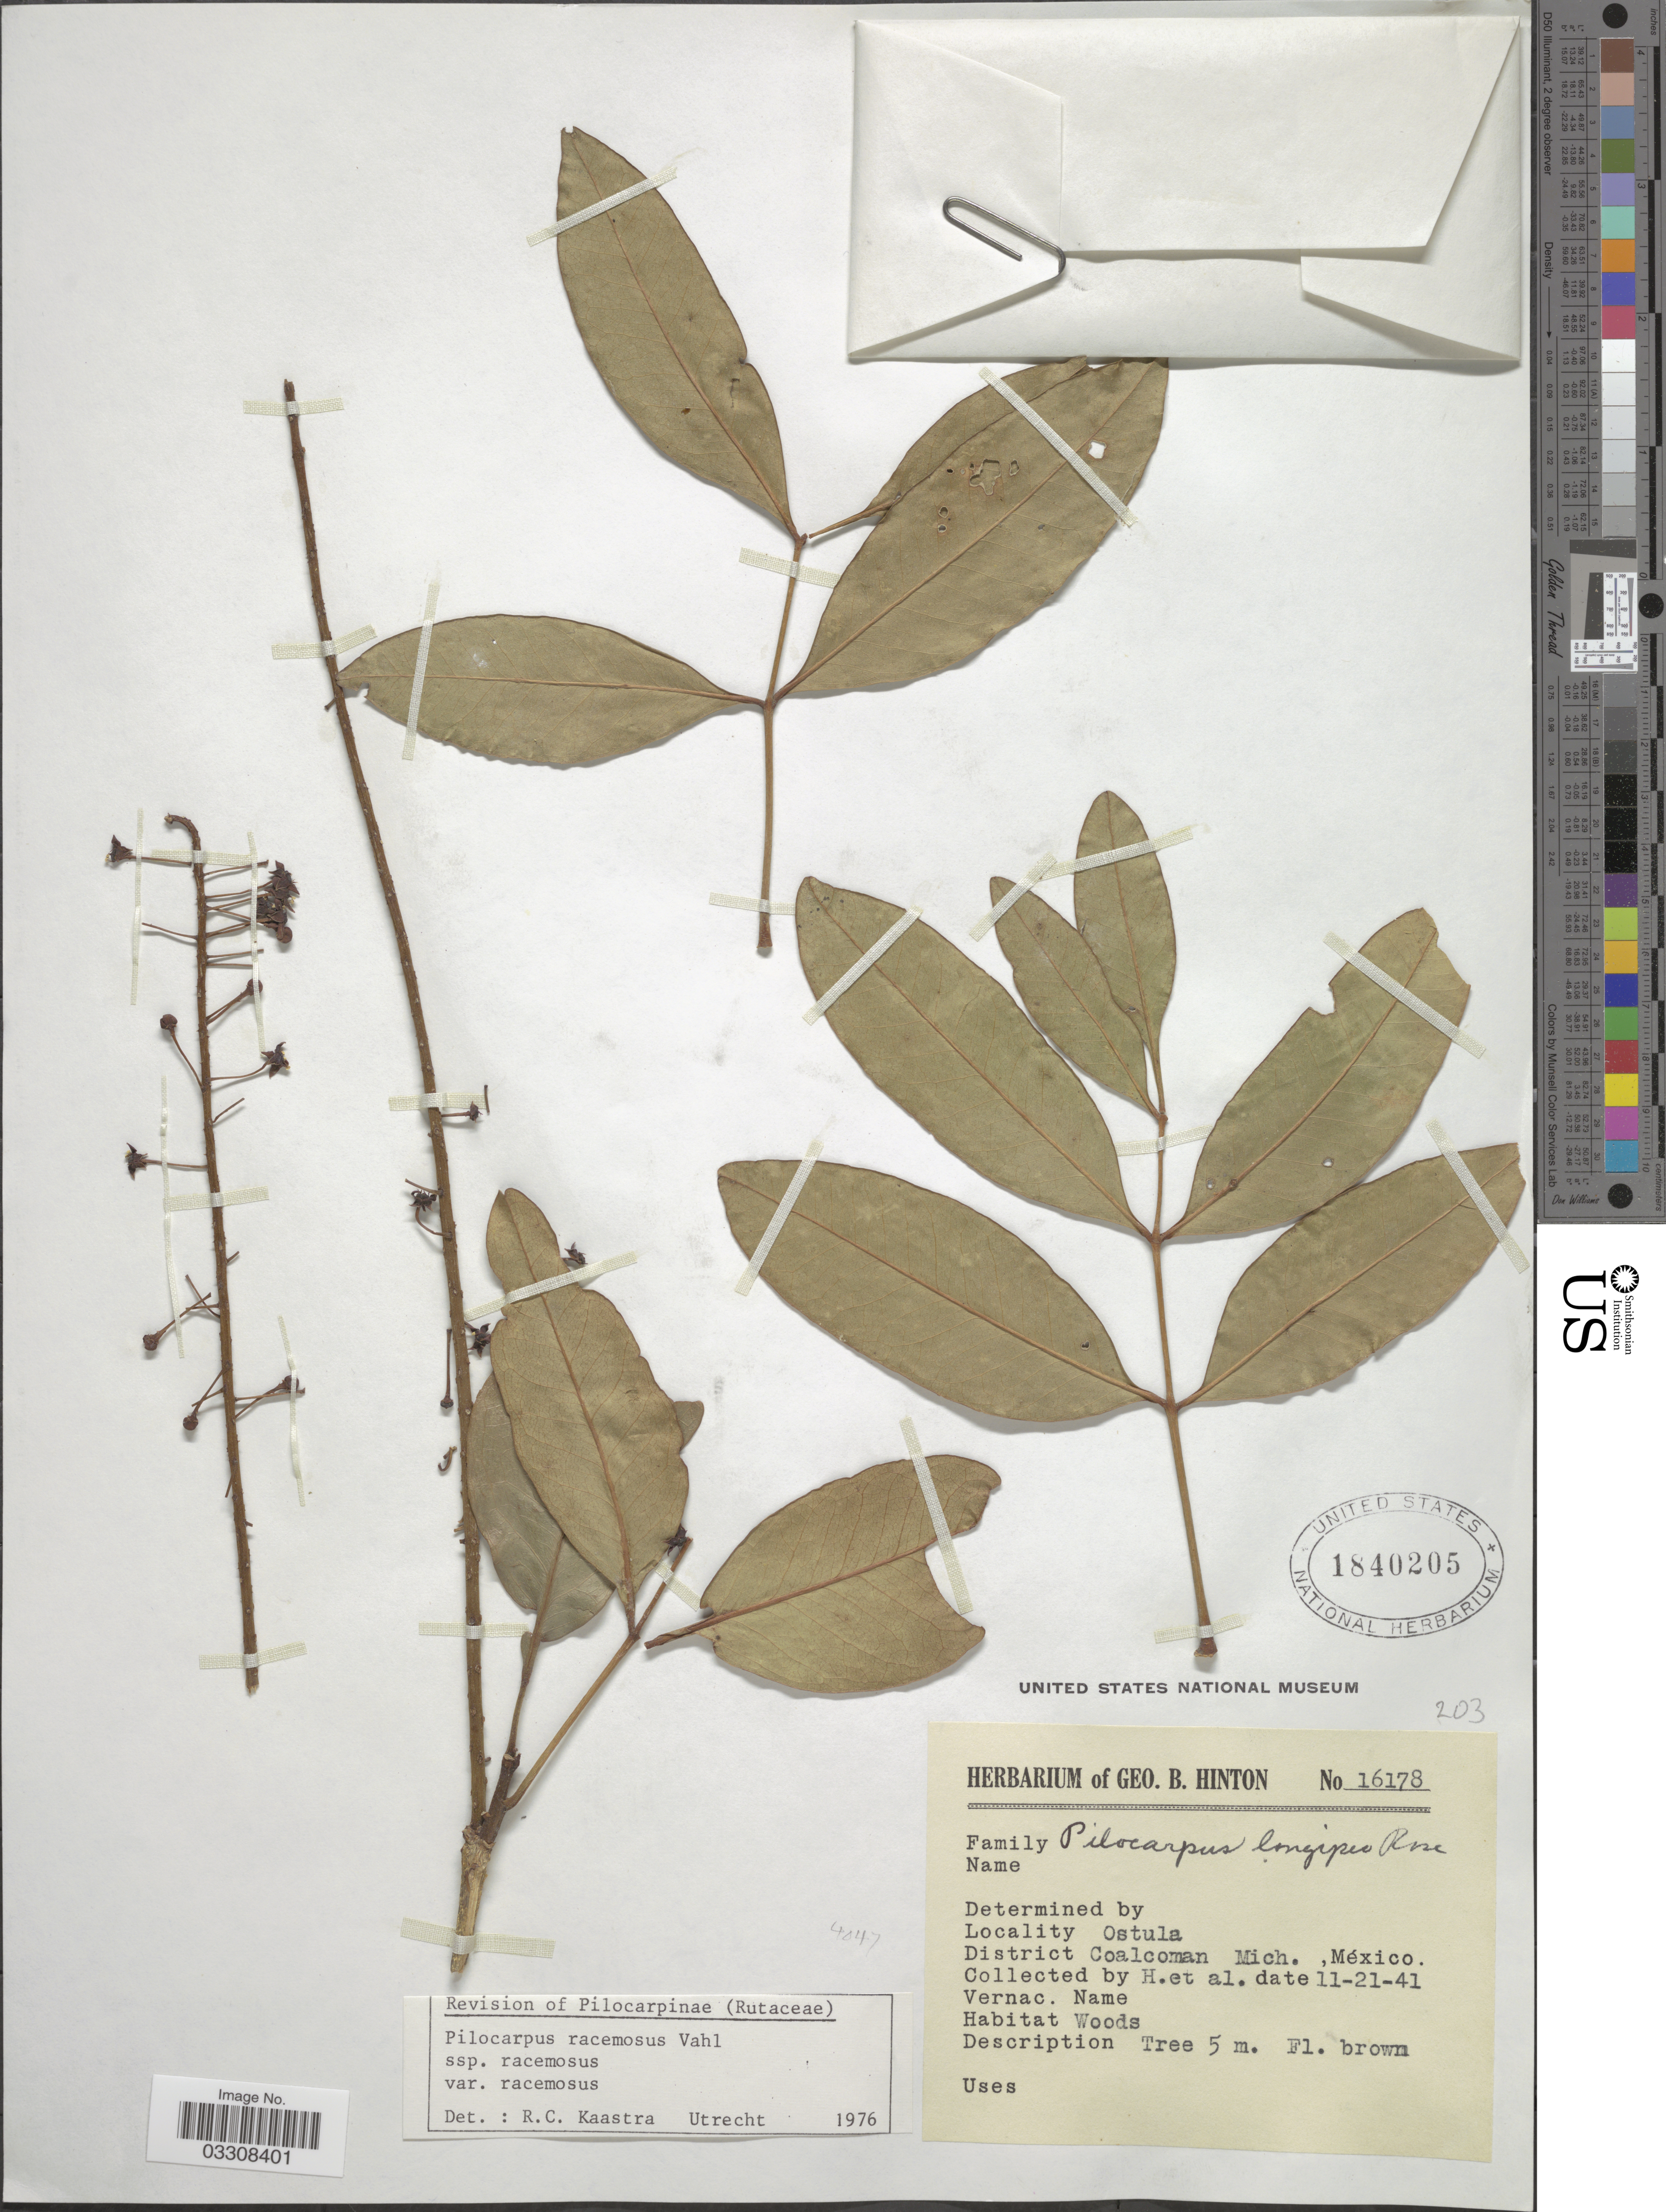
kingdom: Plantae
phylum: Tracheophyta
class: Magnoliopsida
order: Sapindales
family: Rutaceae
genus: Pilocarpus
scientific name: Pilocarpus racemosus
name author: Vahl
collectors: G. B. Hinton & et al.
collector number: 16178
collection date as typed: Transcribed d/m/y: 21/11/41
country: Mexico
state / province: Michoacán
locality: Ostula. District Coalcoman.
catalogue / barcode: US 1840205